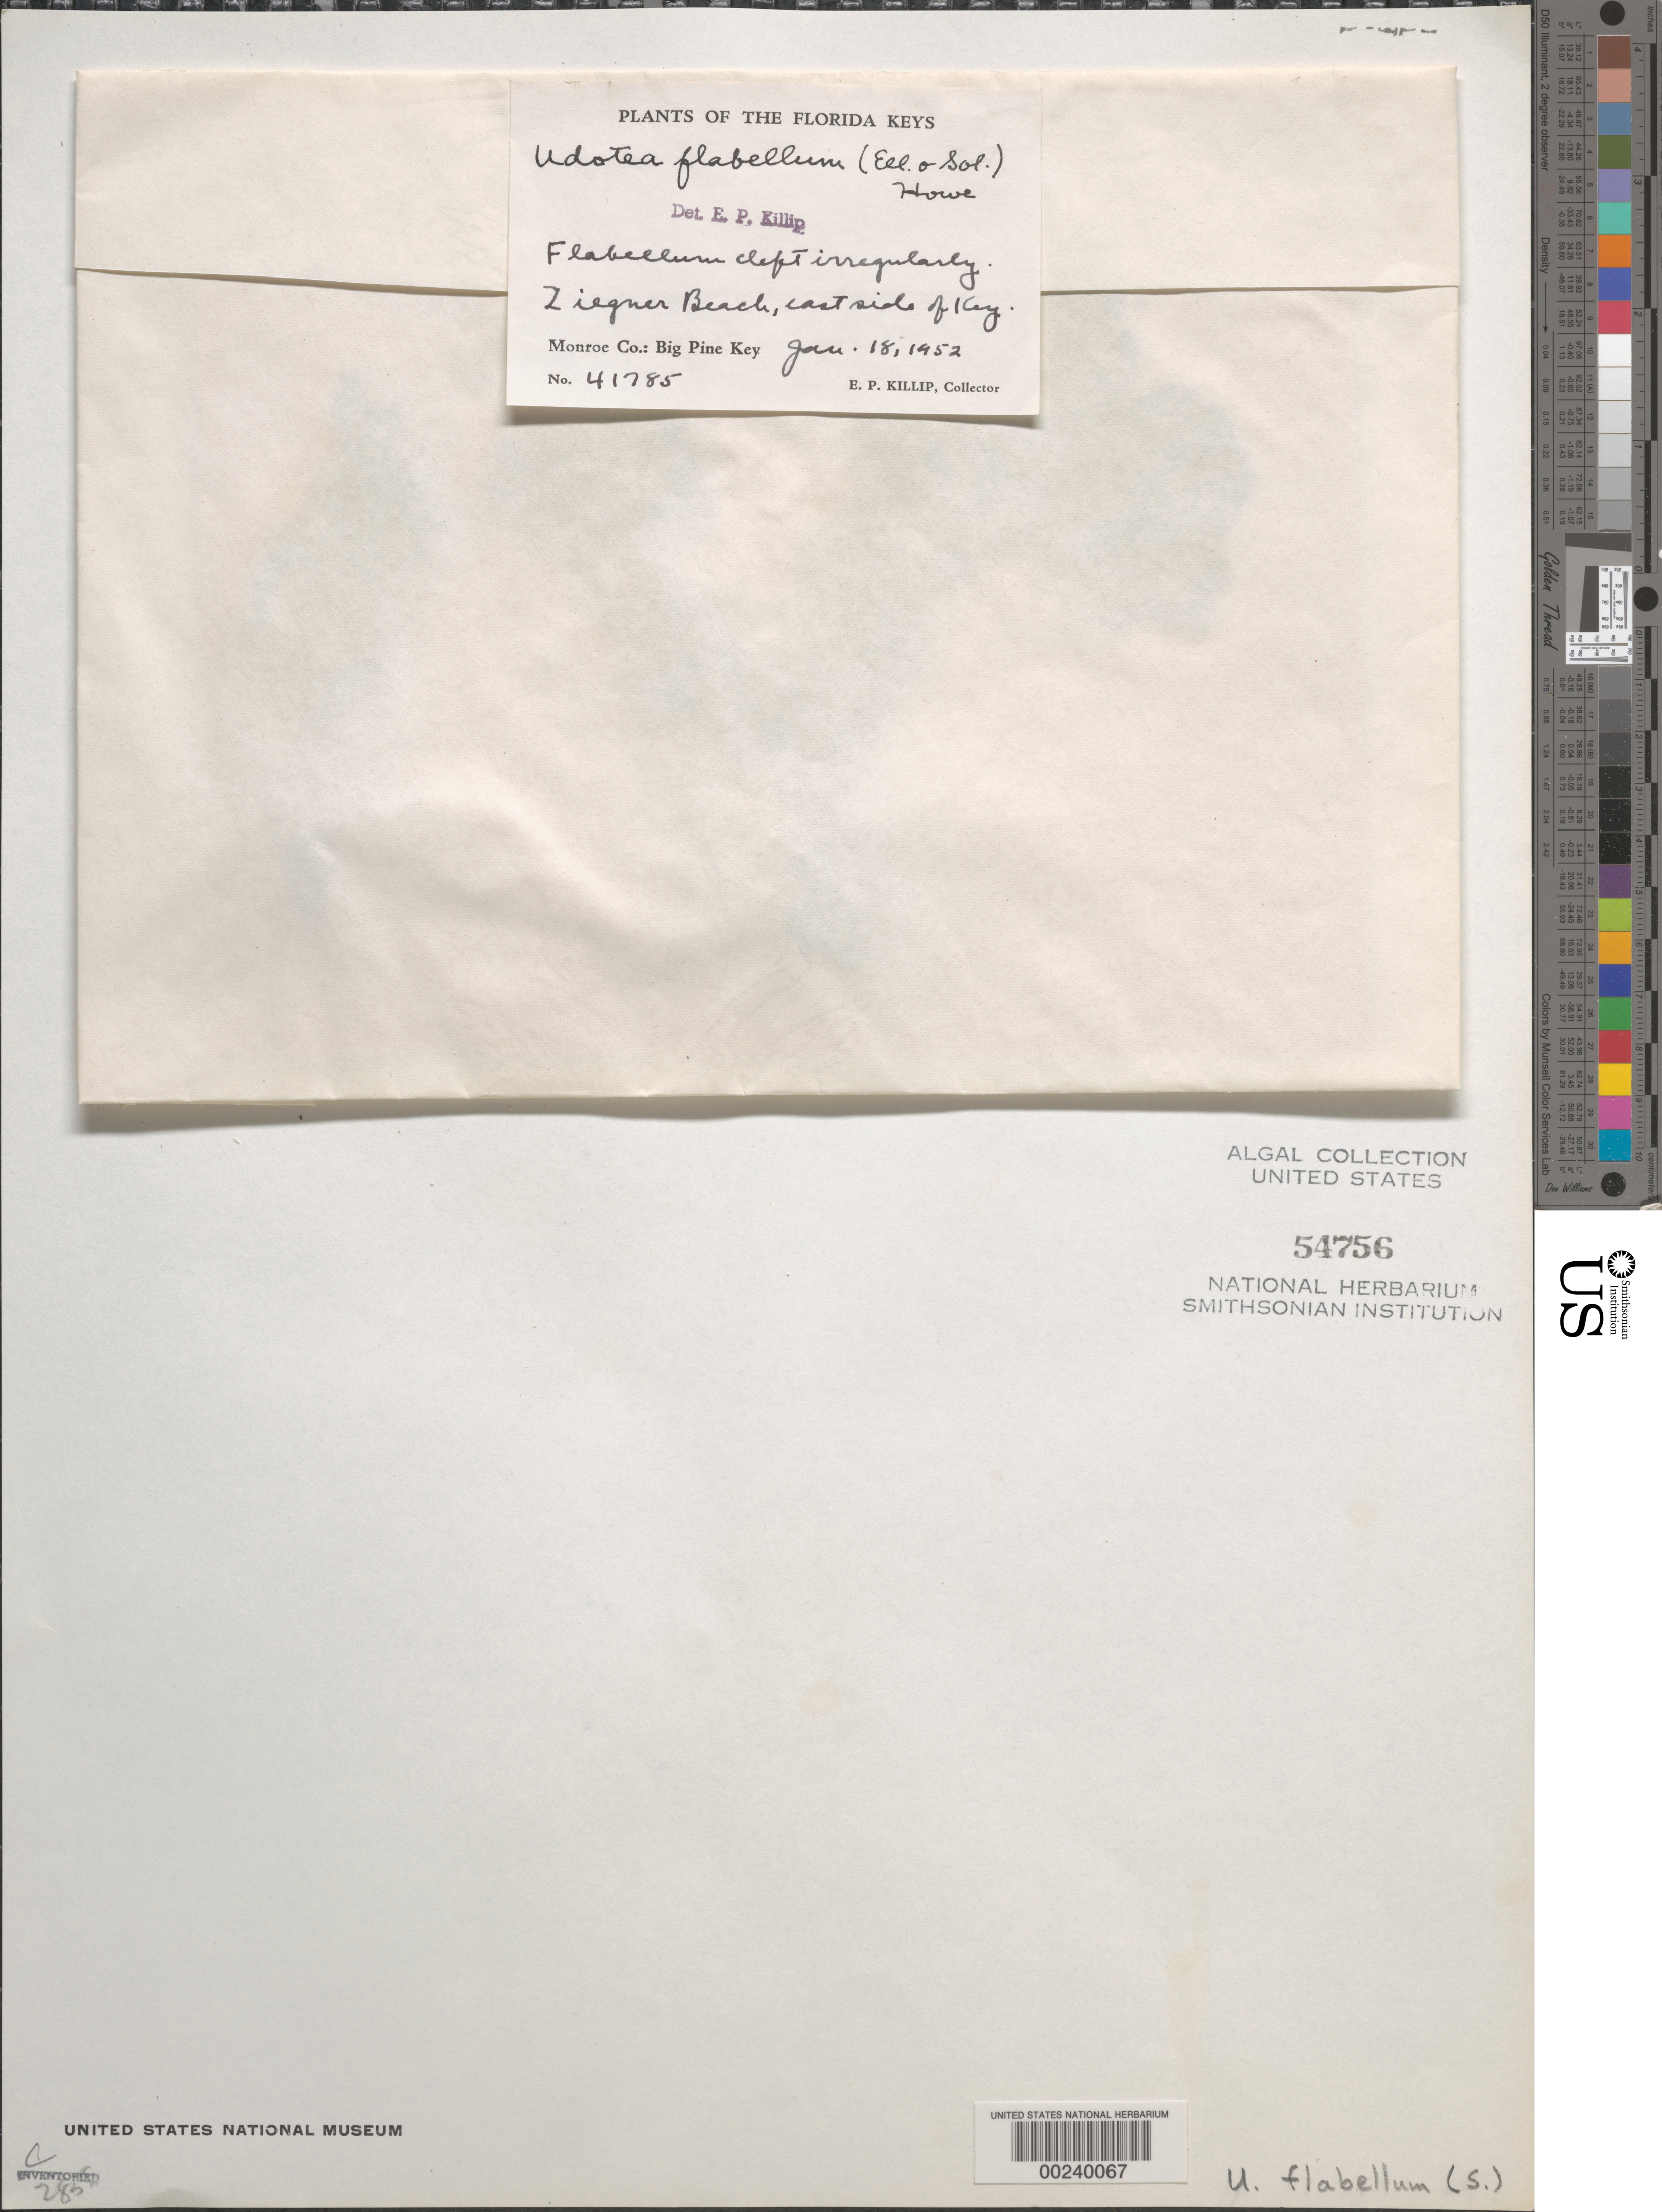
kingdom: Plantae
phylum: Chlorophyta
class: Ulvophyceae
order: Bryopsidales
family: Udoteaceae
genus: Udotea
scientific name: Udotea flabellum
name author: (J. Ellis & Sol.) M. Howe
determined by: Killip, Ellsworth P.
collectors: E. P. Killip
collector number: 41785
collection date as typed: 18 Jan 1952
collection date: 1952-01-18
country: United States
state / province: Florida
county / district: Monroe County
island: Big Pine Key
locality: Near Ziegner Beach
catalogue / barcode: US 54756